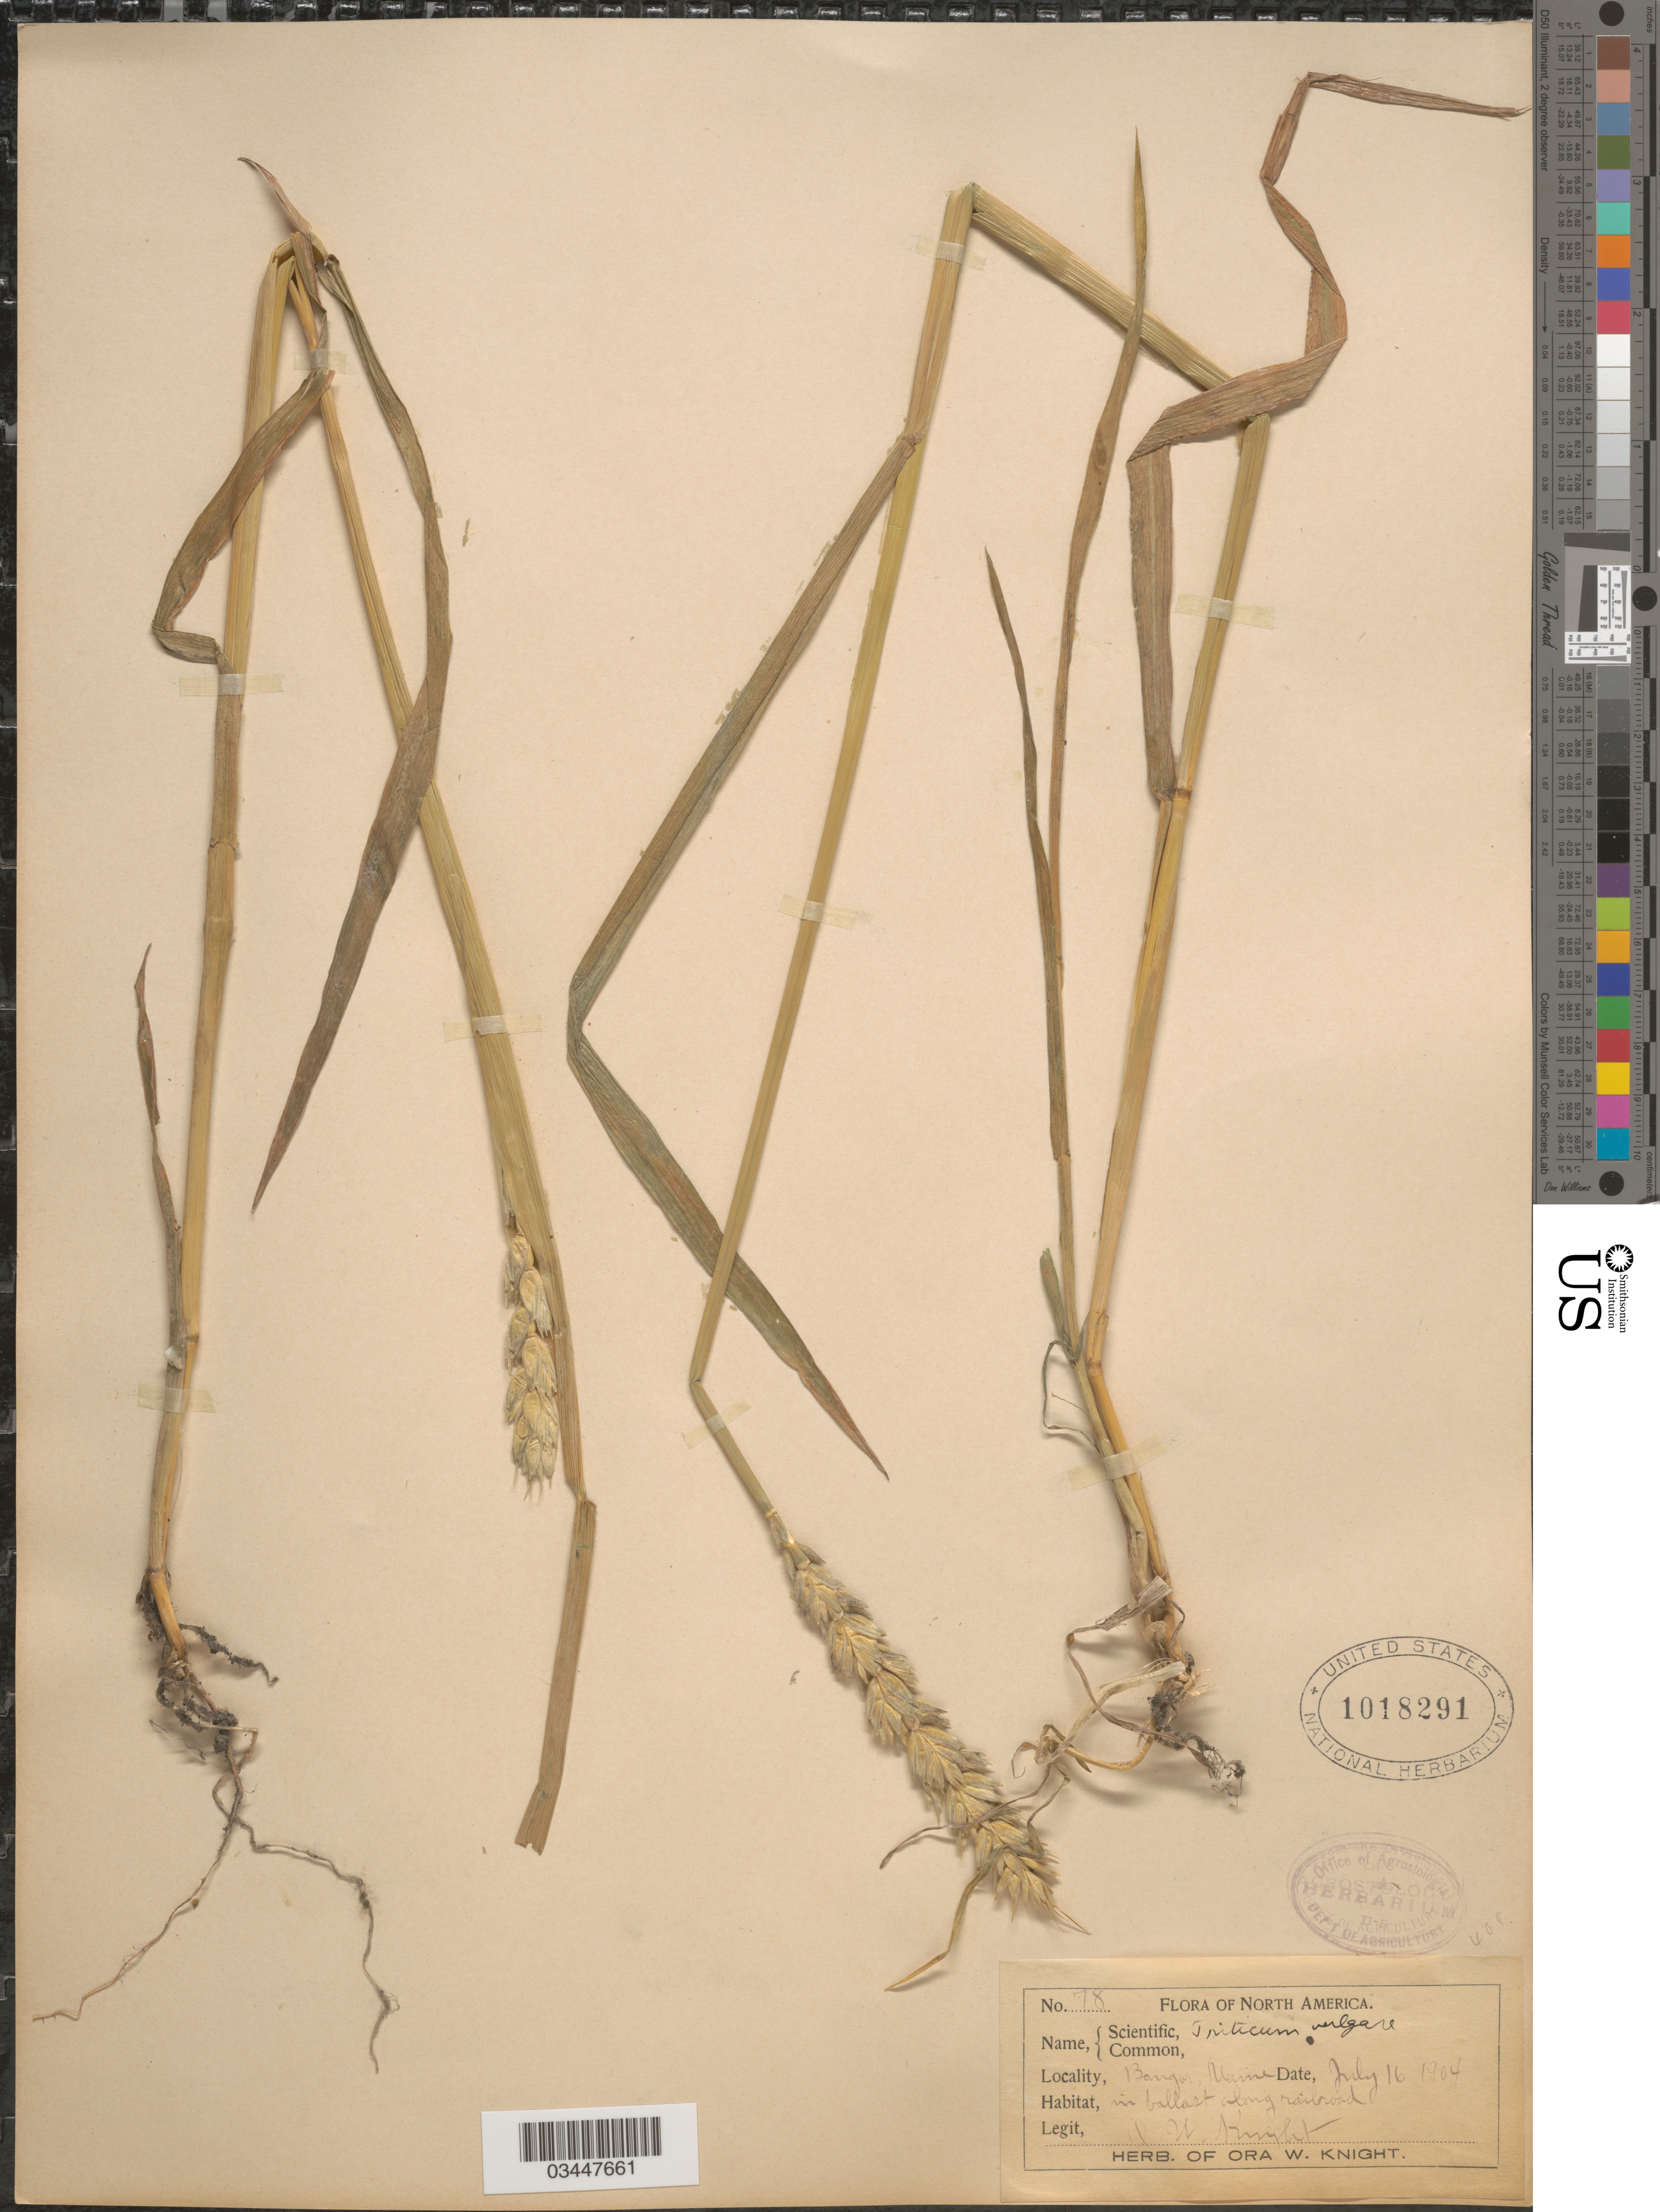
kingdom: Plantae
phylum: Tracheophyta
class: Liliopsida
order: Poales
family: Poaceae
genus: Triticum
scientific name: Triticum aestivum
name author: L.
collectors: O. Knight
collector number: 78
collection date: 1904-07-16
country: United States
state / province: Maine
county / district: Penobscot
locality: Bangor.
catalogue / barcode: US 1018291